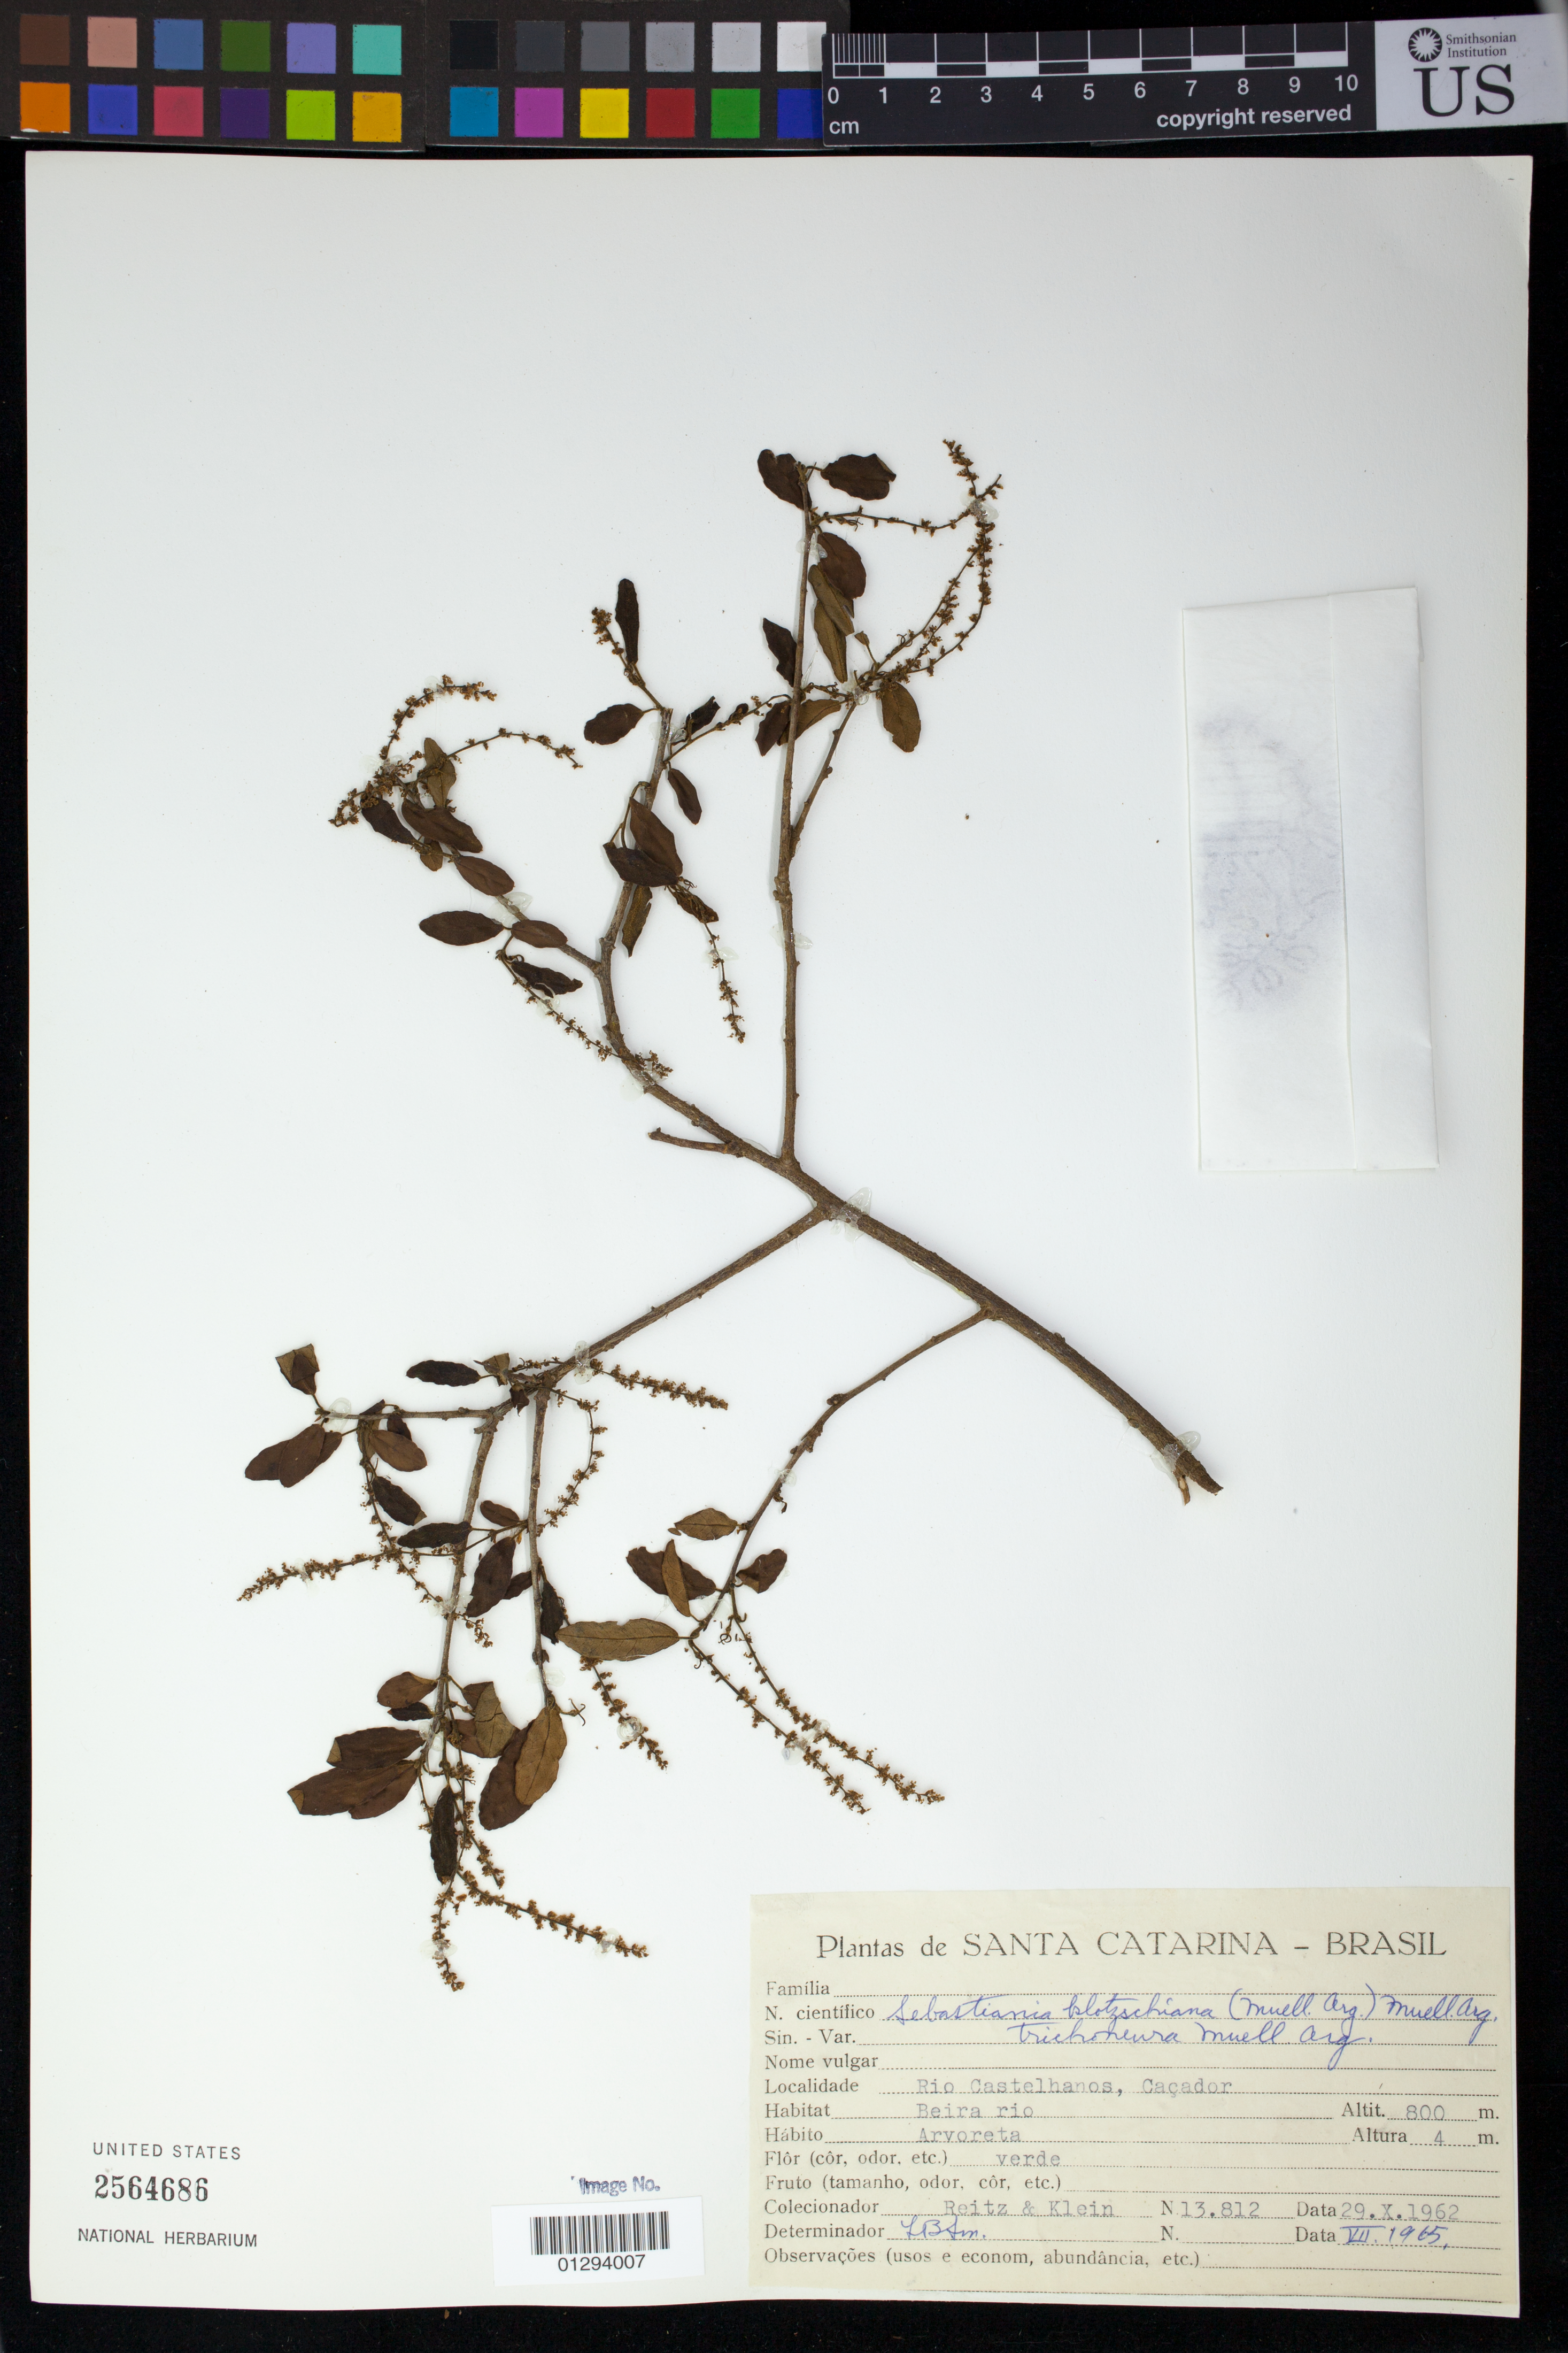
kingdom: Plantae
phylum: Tracheophyta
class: Magnoliopsida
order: Malpighiales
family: Euphorbiaceae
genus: Sebastiania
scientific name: Sebastiania commersoniana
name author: (Baill.) L.B. Sm. & Downs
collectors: R. Reitz & Klein, --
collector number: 13812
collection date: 1962-10-29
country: Brazil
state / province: Santa Catarina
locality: Rio Castelhanos, Cacador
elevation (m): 800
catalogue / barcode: US 2564686